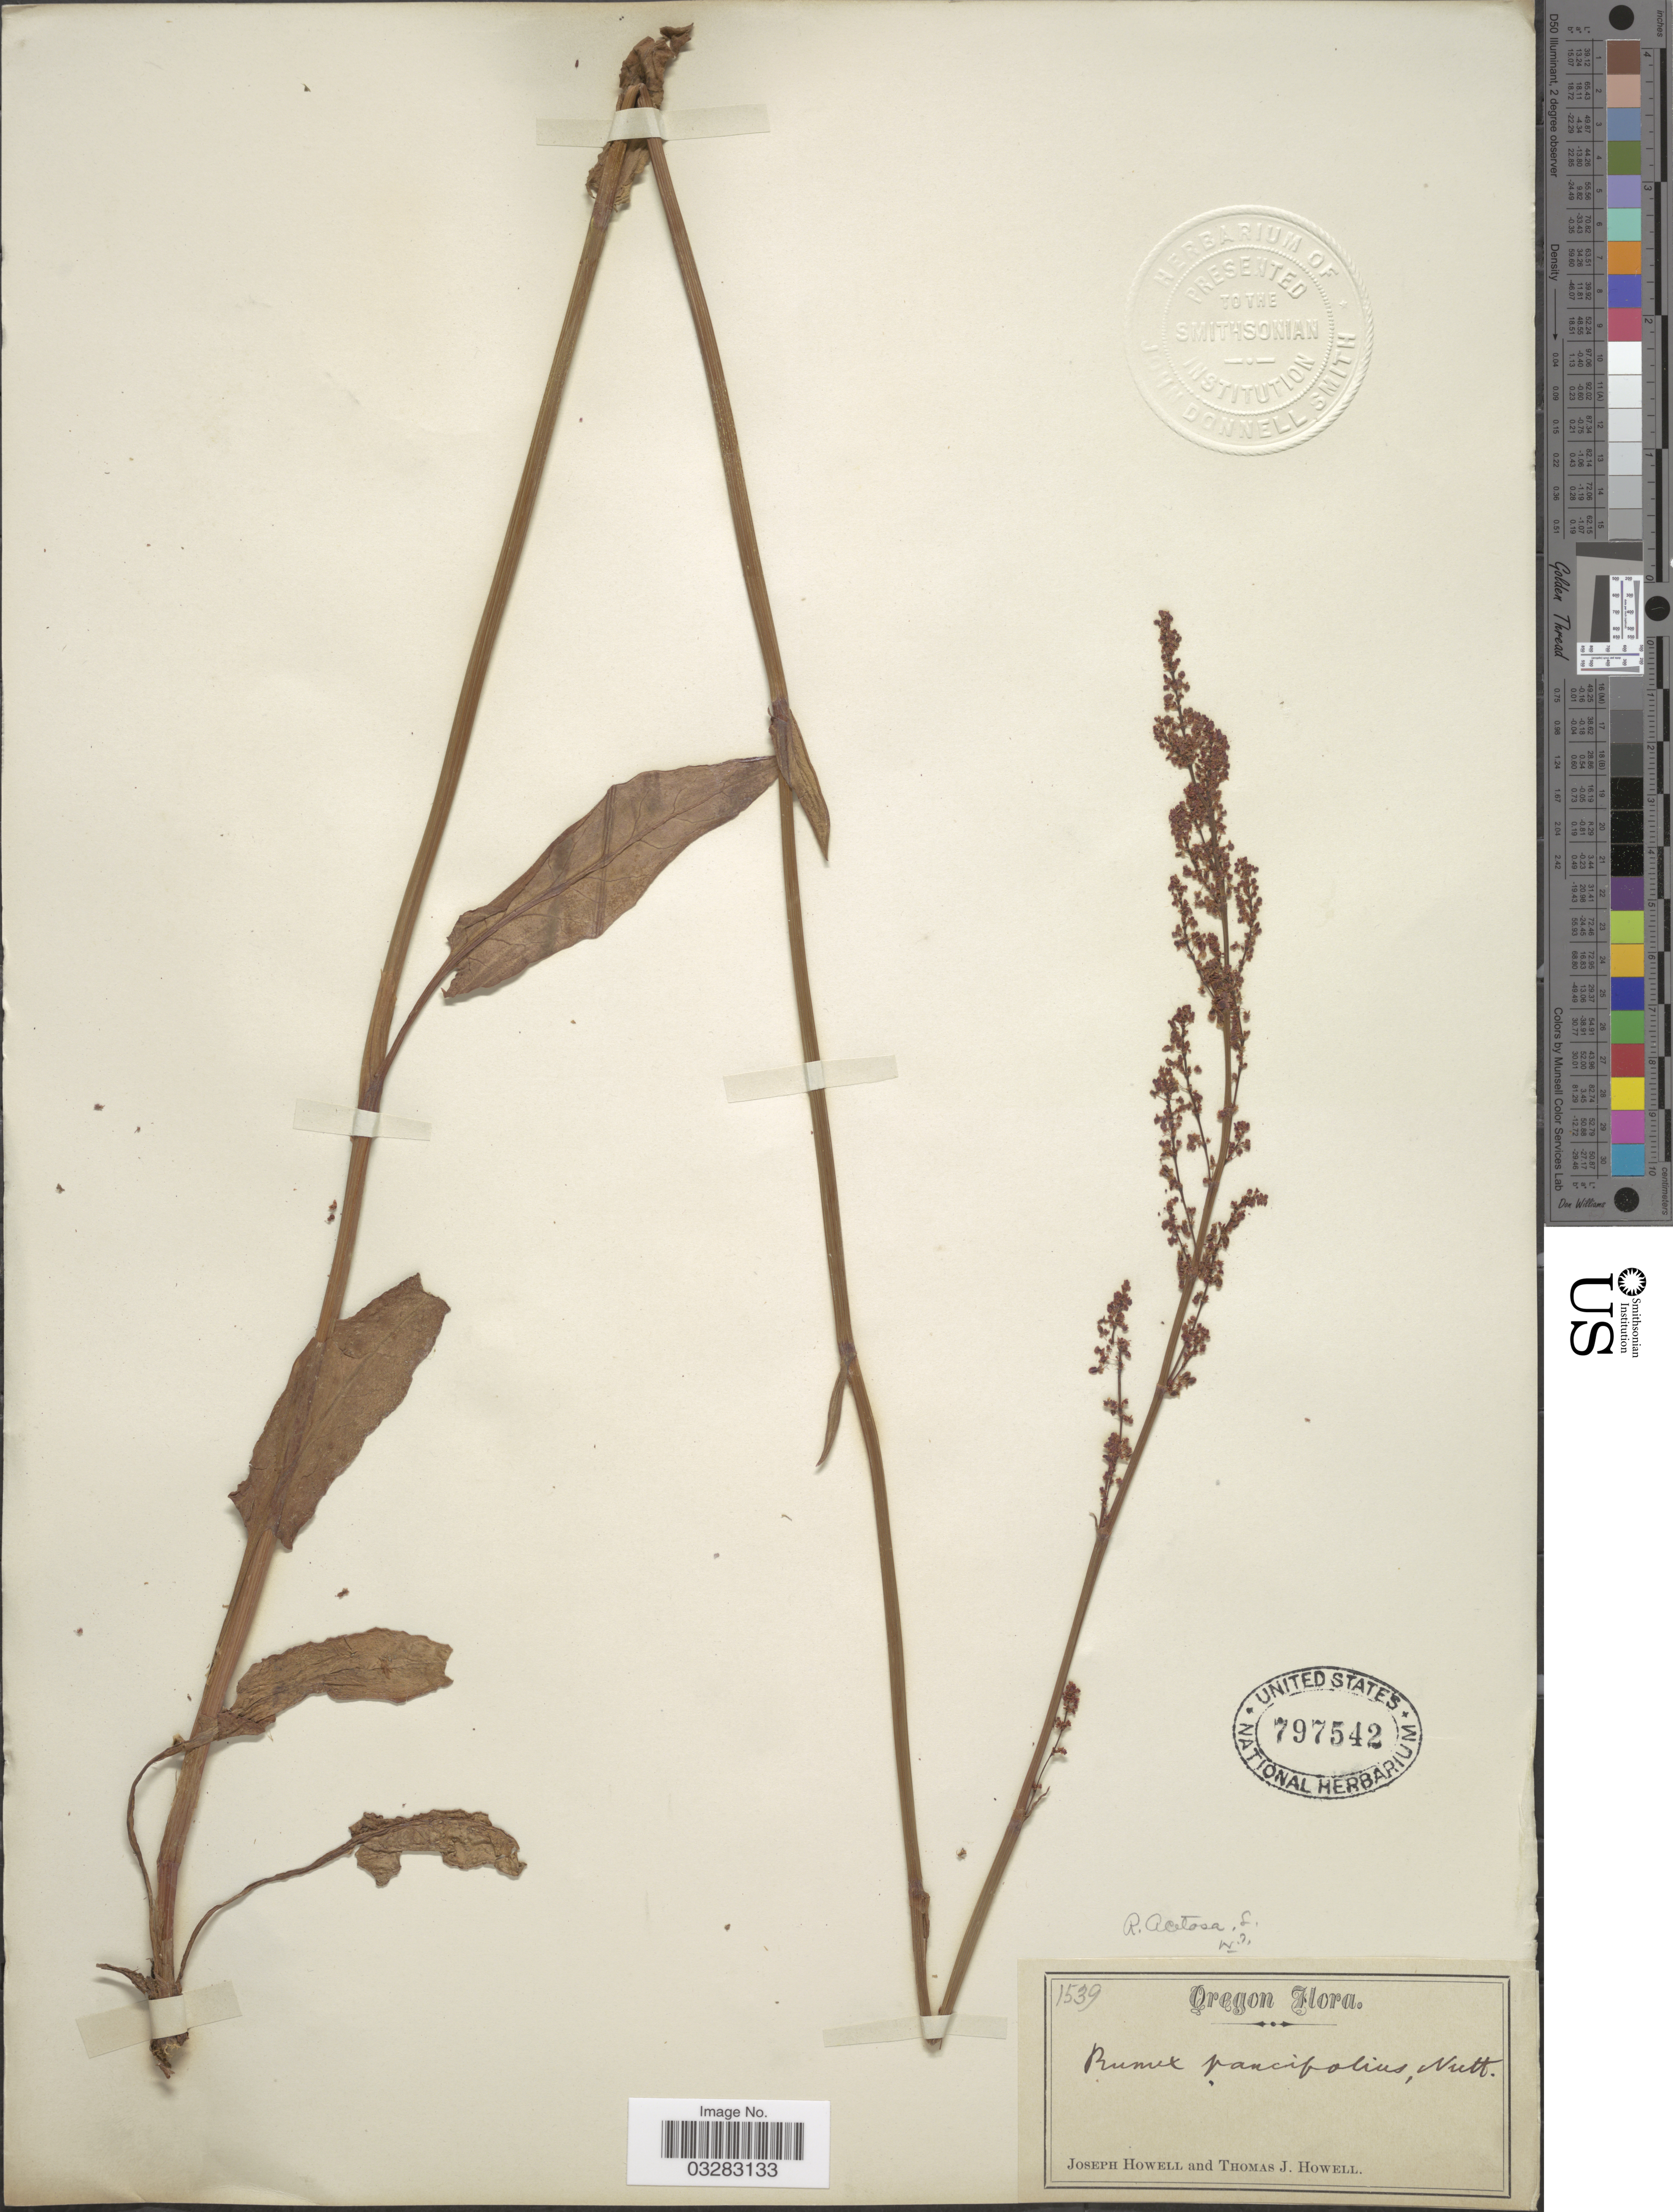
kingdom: Plantae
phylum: Tracheophyta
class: Magnoliopsida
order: Caryophyllales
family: Polygonaceae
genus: Rumex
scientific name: Rumex acetosa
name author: L.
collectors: J. Howell & T. J. Howell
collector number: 1539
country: United States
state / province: Oregon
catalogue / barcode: US 797542